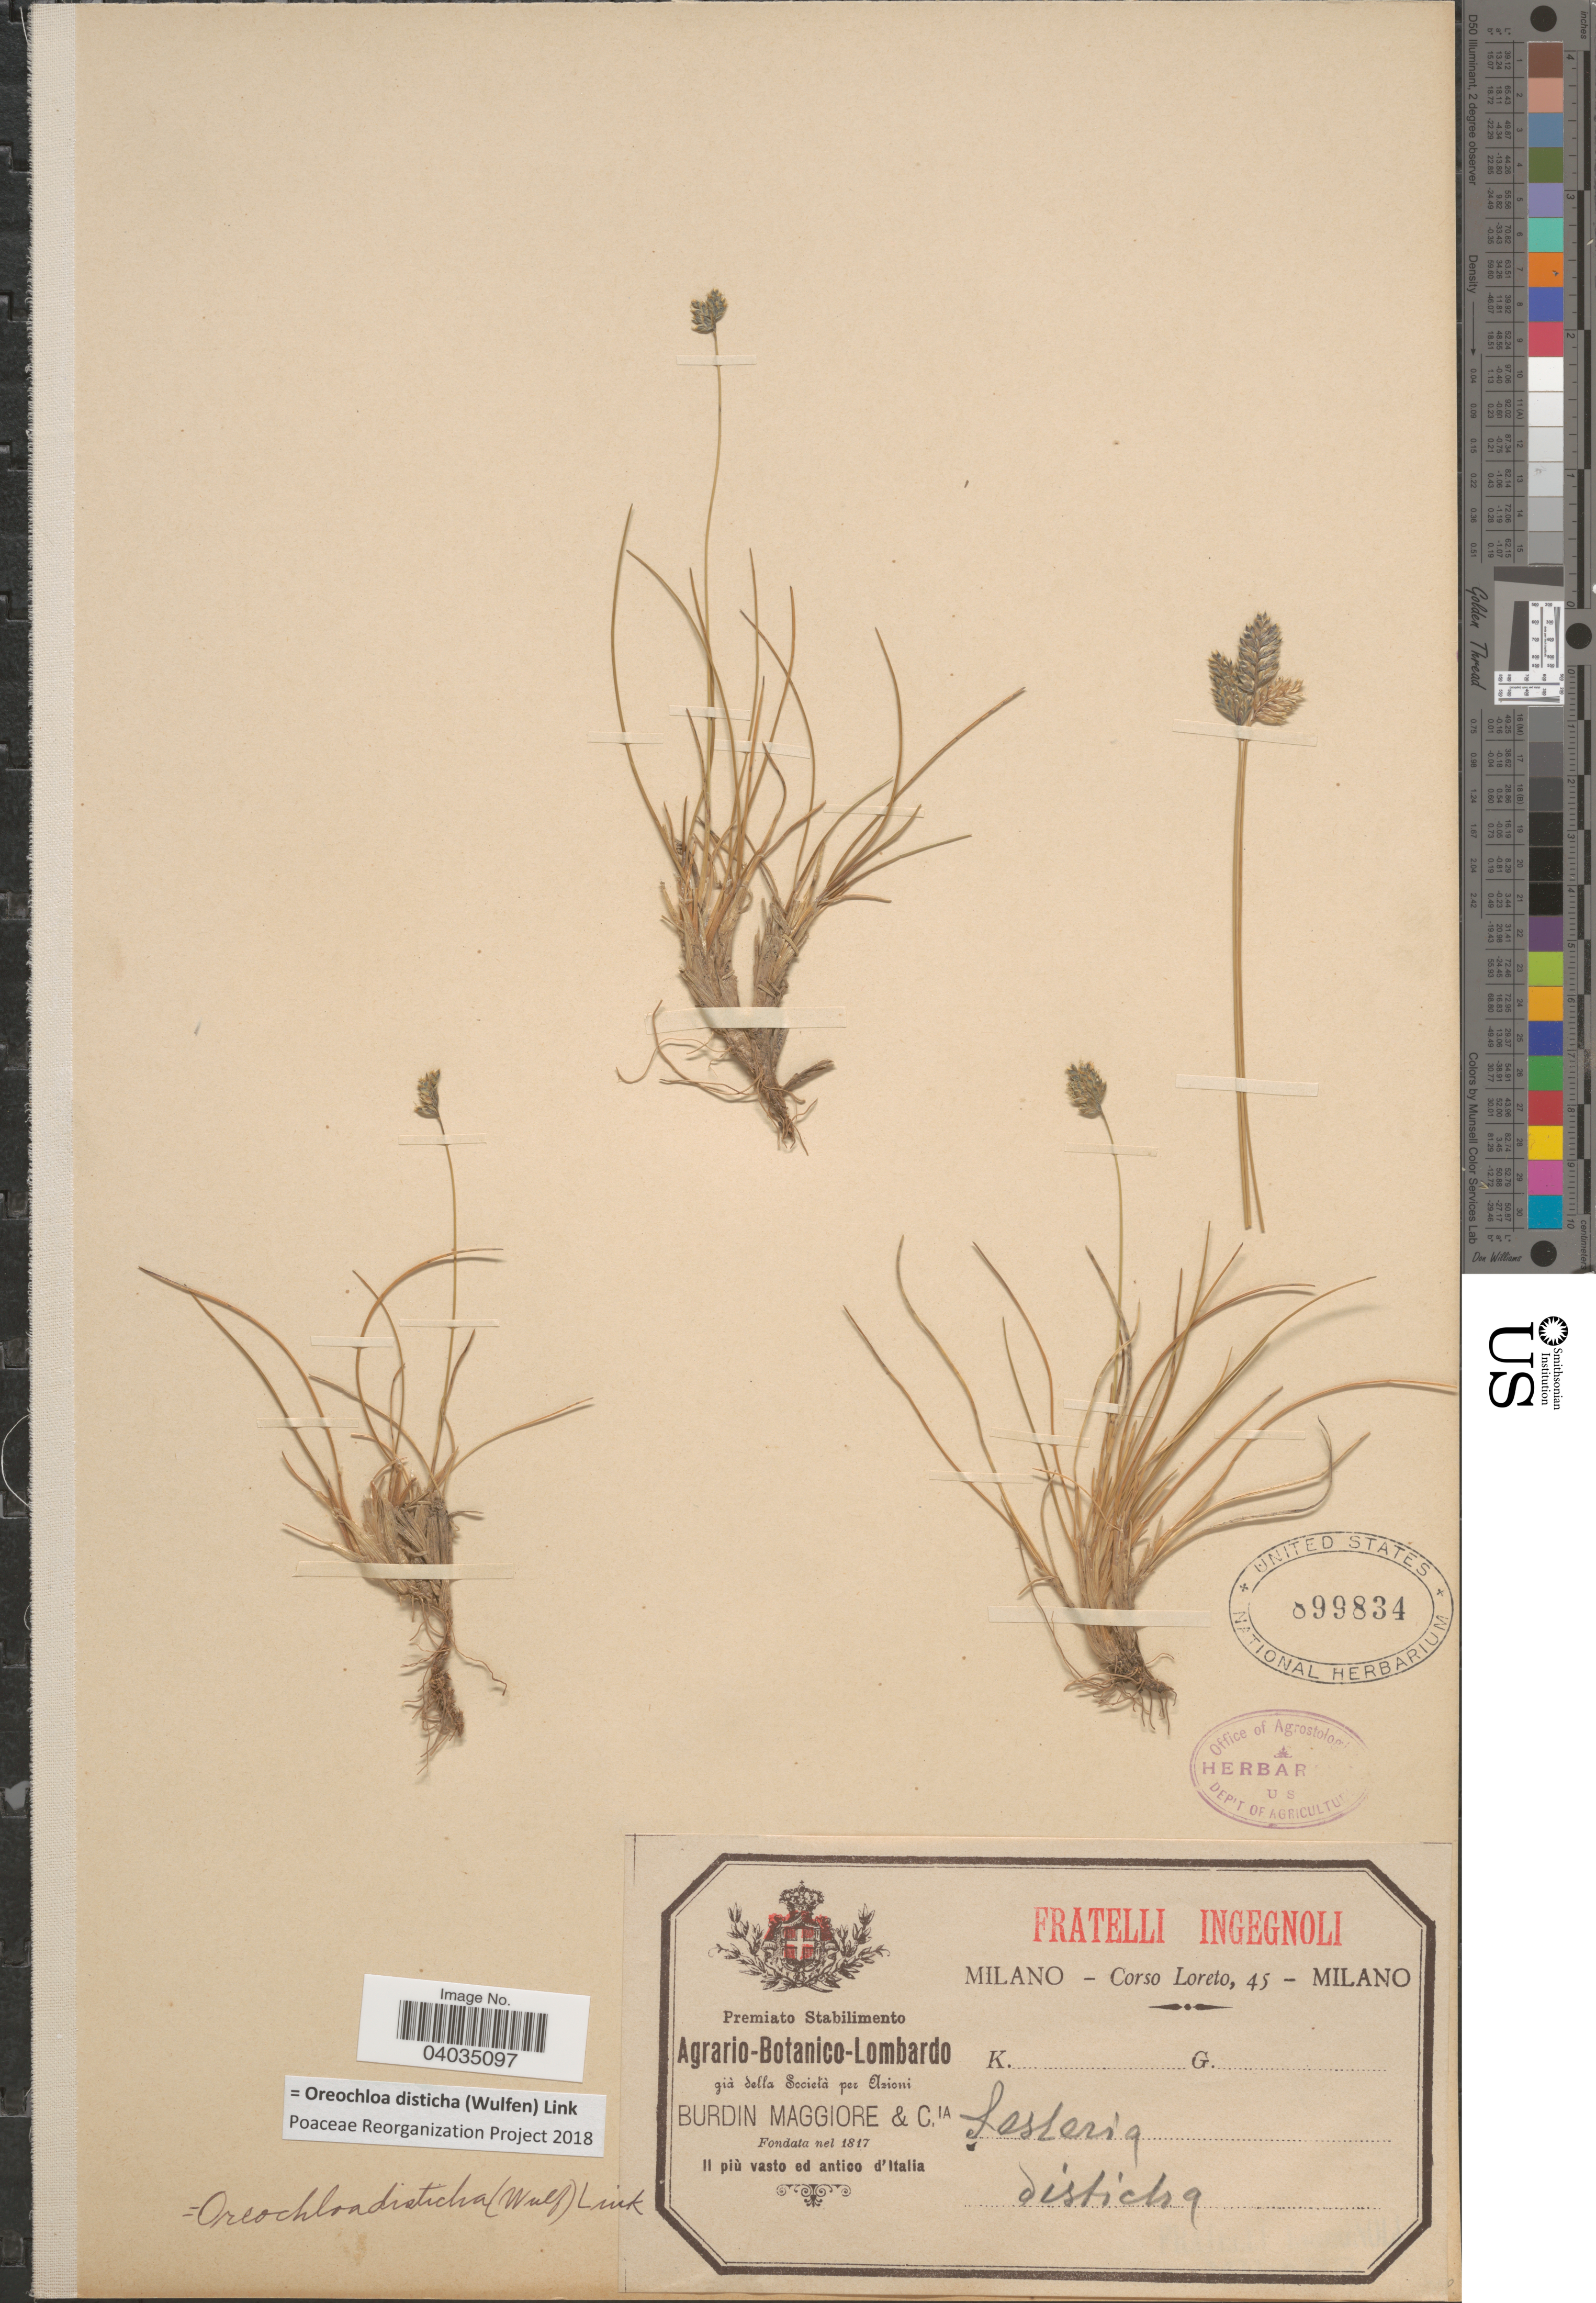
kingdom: Plantae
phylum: Tracheophyta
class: Liliopsida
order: Poales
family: Poaceae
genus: Oreochloa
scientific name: Oreochloa disticha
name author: (Wulfen) Link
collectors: Fratelli Ingegnoli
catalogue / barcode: US 899834